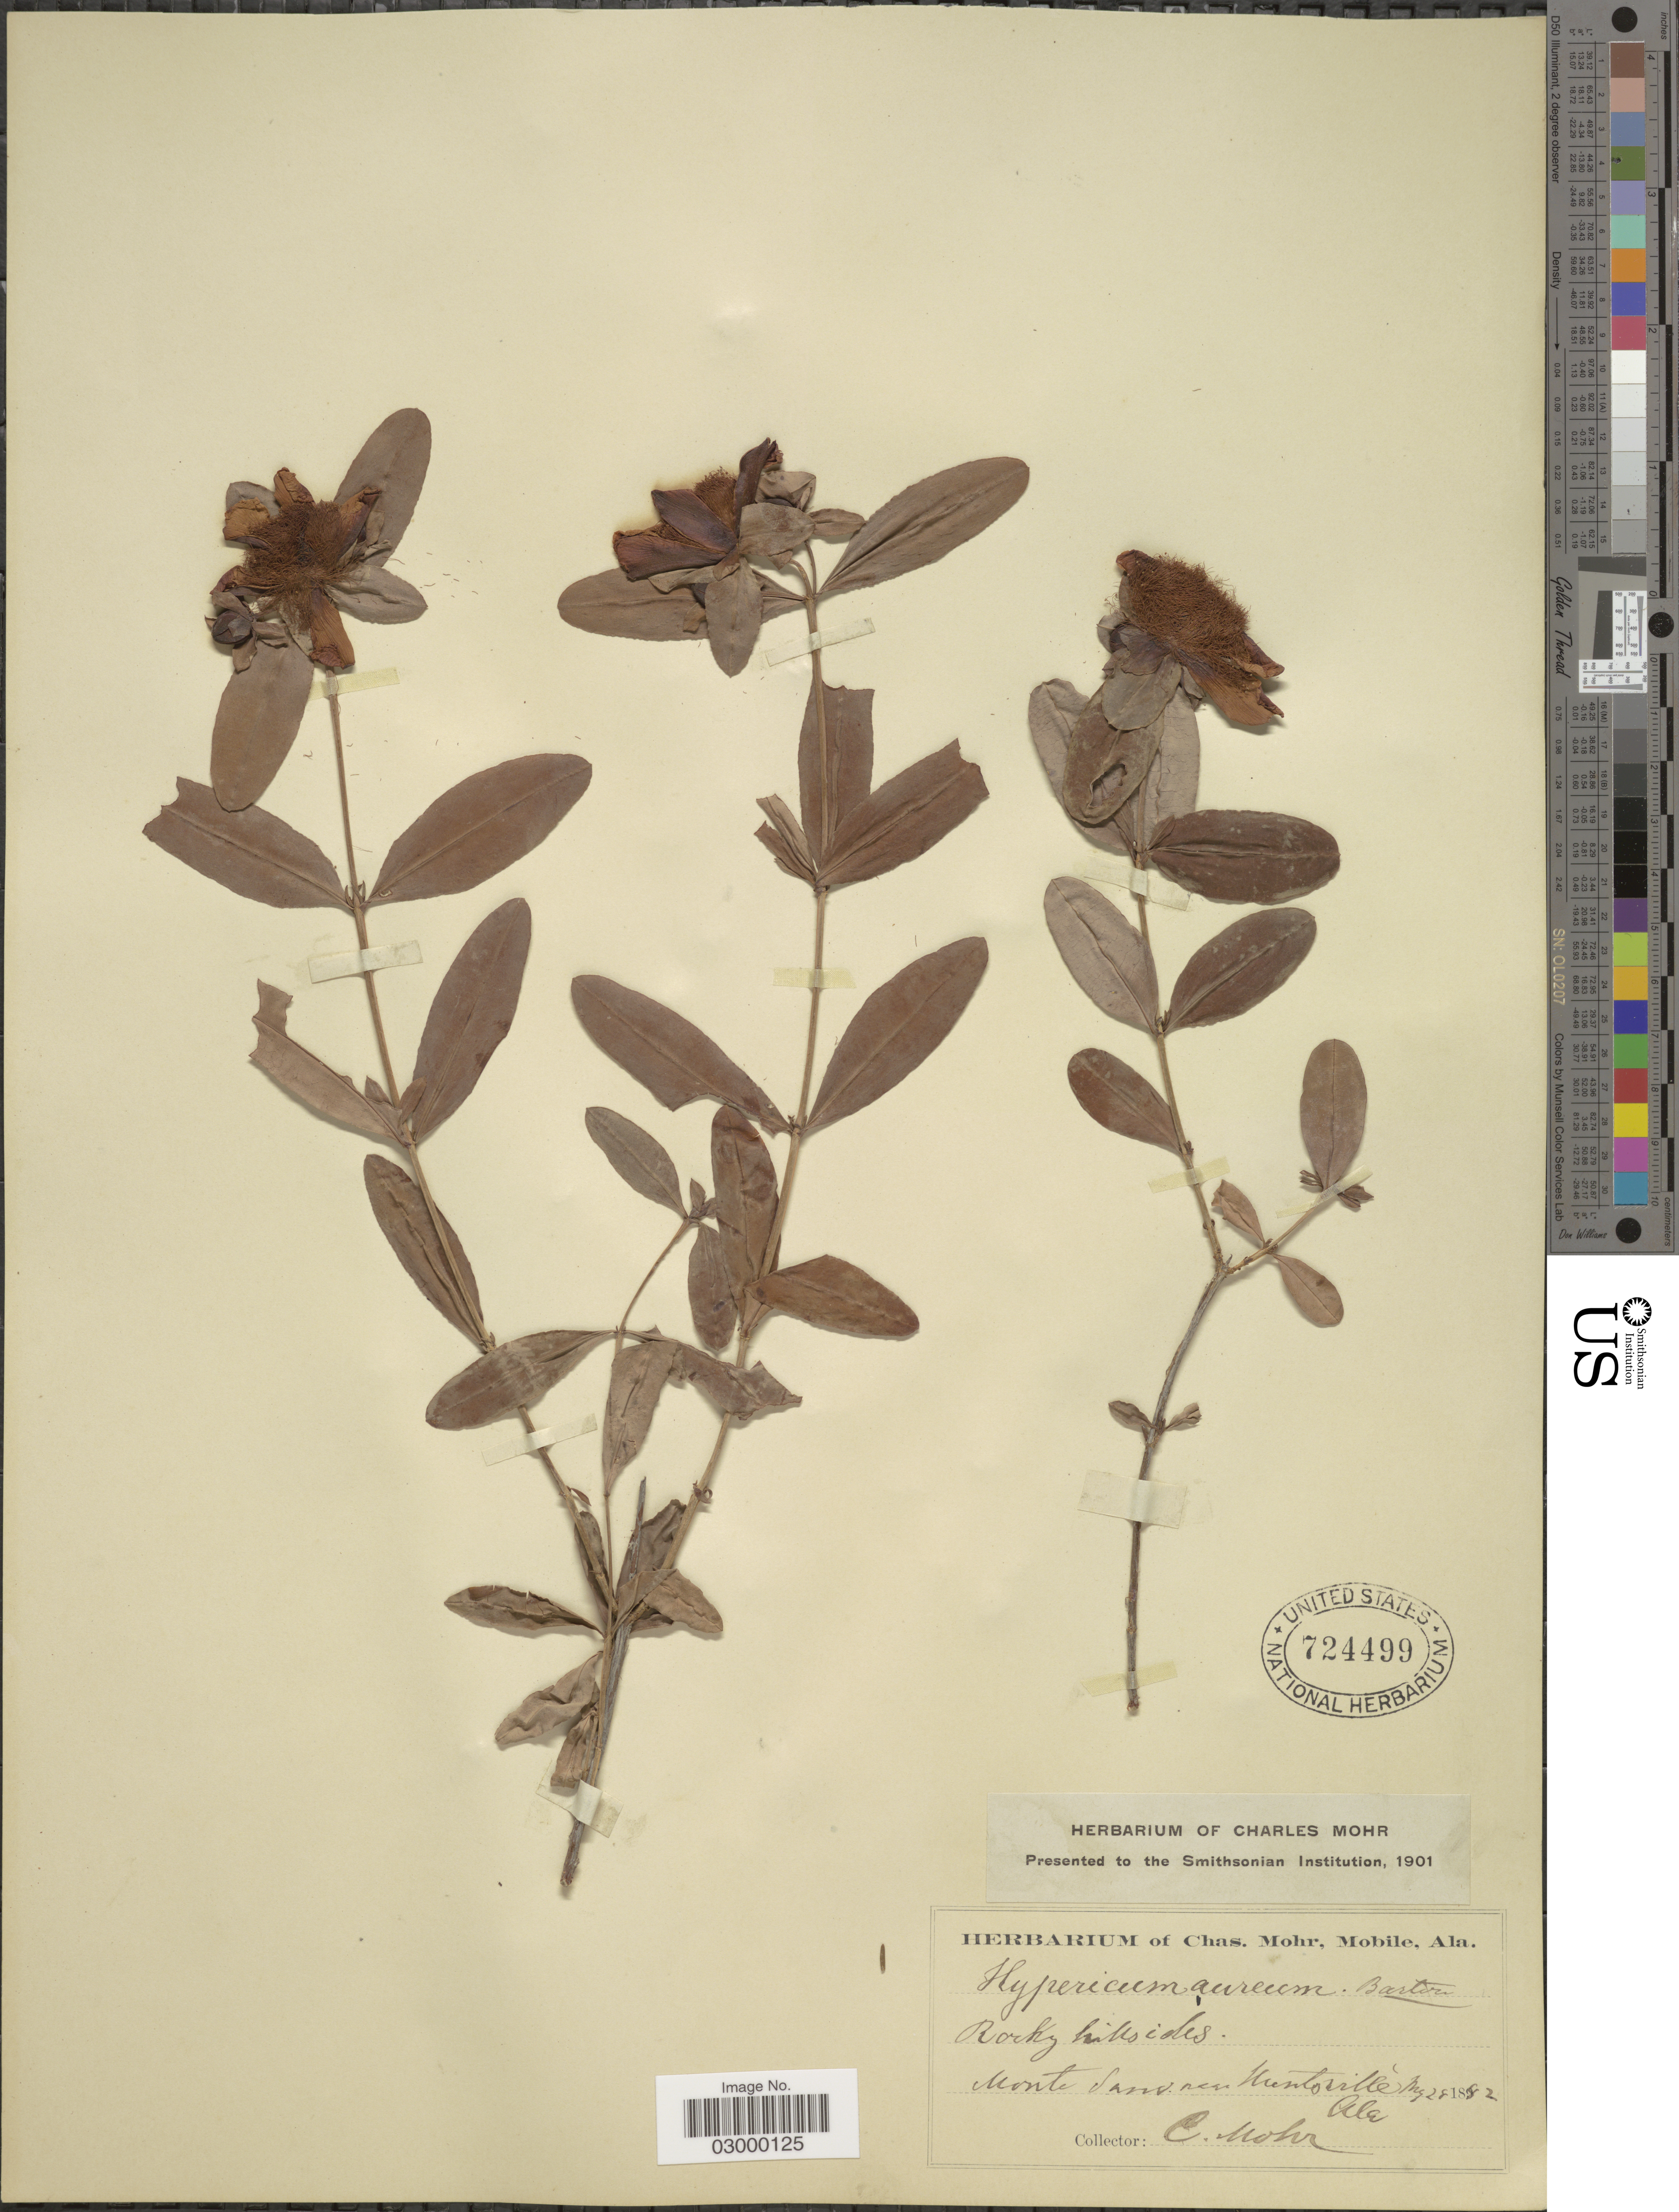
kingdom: Plantae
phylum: Tracheophyta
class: Magnoliopsida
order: Malpighiales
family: Hypericaceae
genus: Hypericum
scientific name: Hypericum aureum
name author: Lour.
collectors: C. T. Mohr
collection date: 1892-05-28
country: United States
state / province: Alabama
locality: Moist land near Huntsville.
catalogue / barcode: US 724499